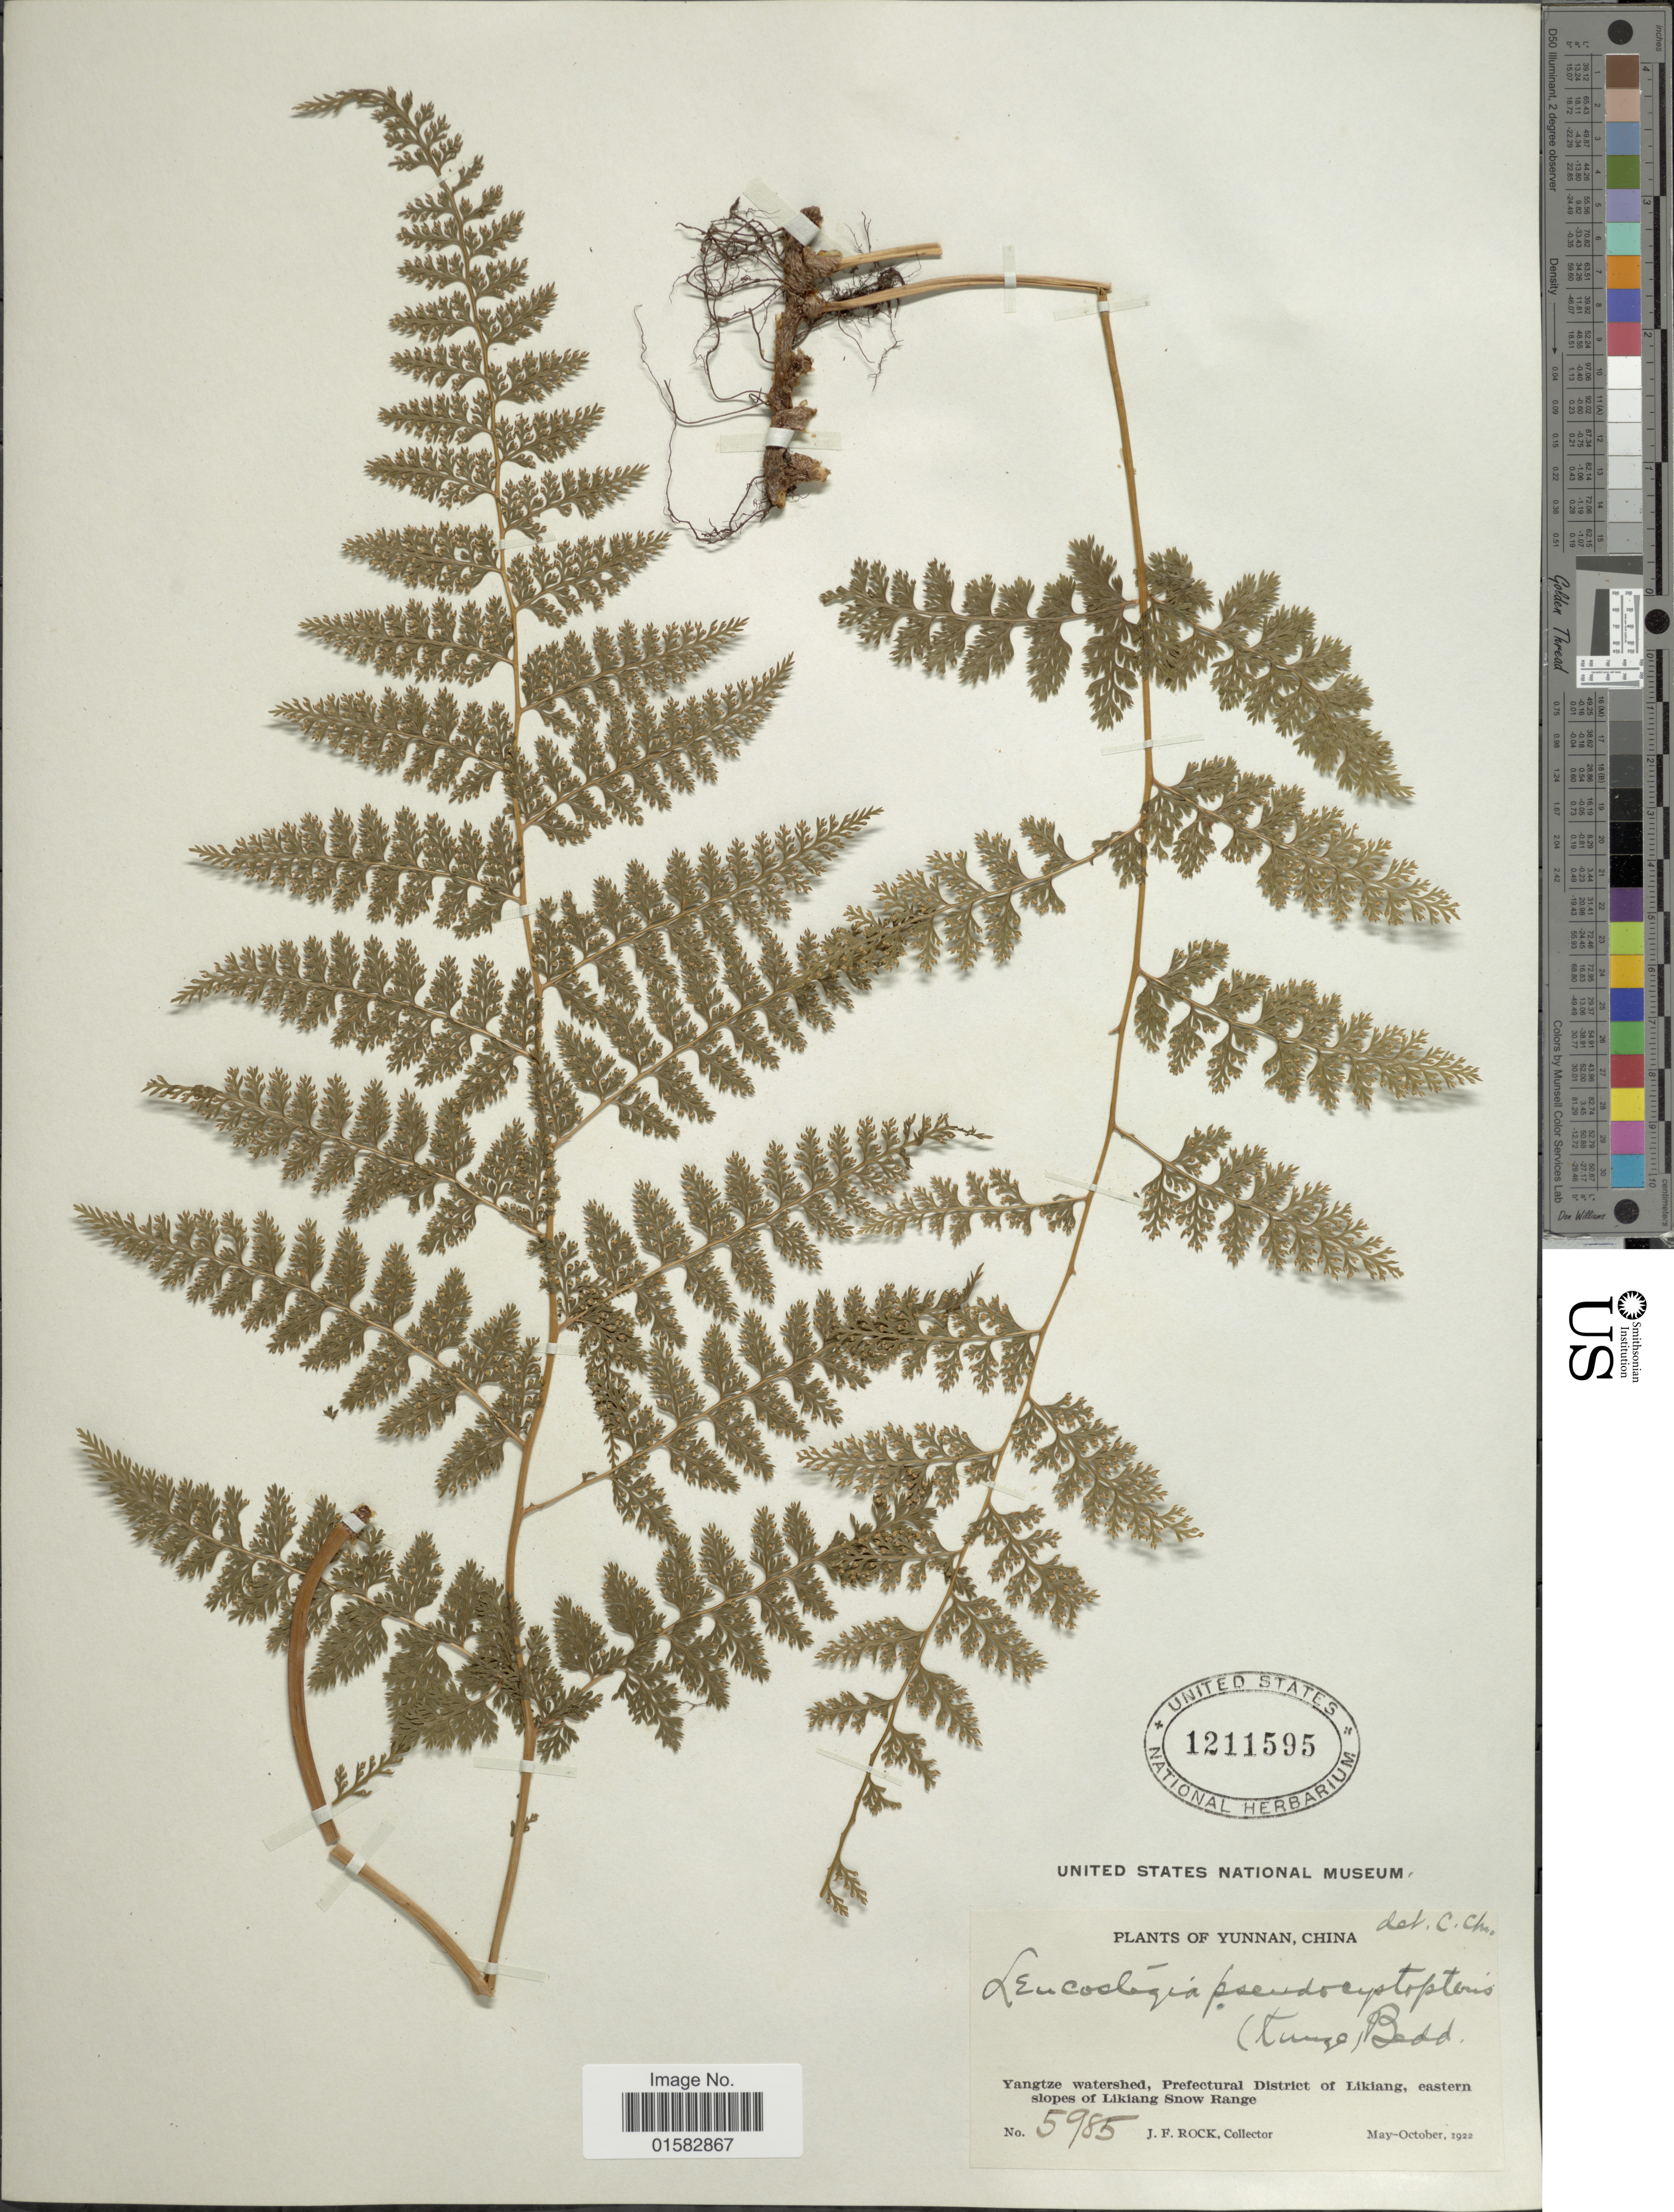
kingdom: Plantae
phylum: Tracheophyta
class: Polypodiopsida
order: Polypodiales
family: Davalliaceae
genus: Davallia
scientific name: Davallia pulchra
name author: D. Don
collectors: J. Rock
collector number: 5985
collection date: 1922-05/1922-10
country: China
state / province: Yunnan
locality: Yangtze watershed, Prefectural District of Likiang, eastern slopes of Likiang Snow Range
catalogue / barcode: US 1211595